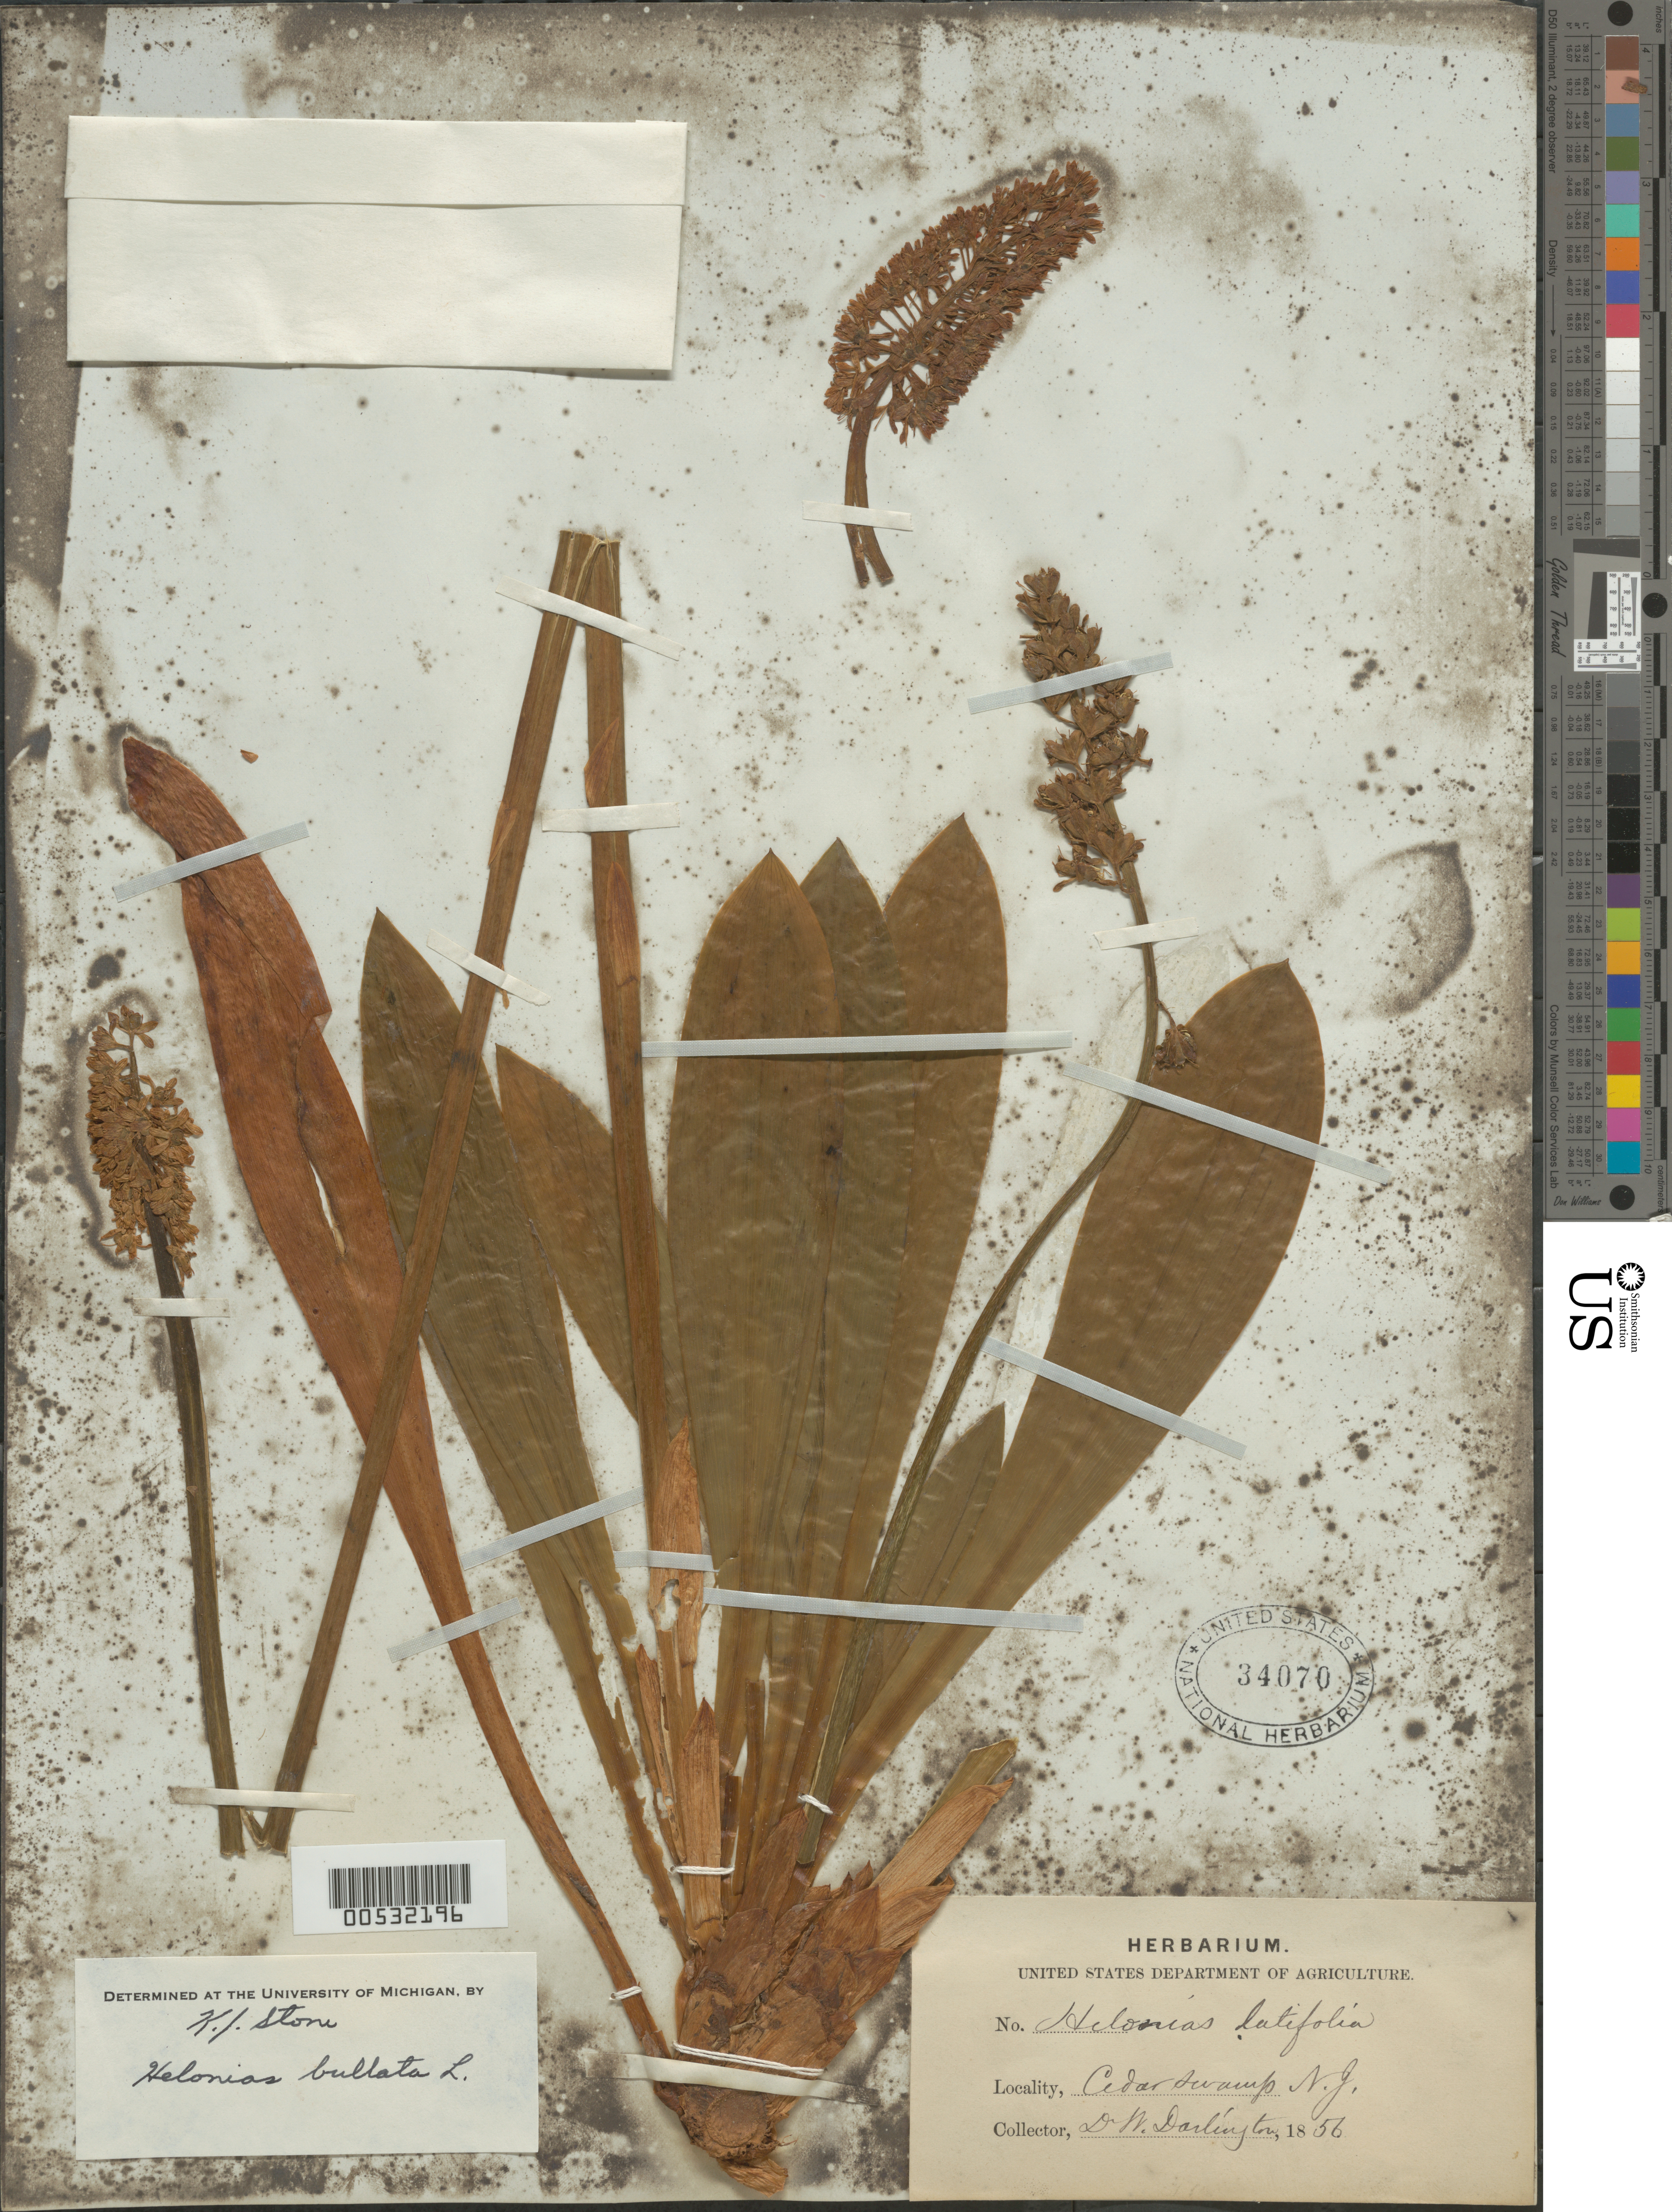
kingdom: Plantae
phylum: Tracheophyta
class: Liliopsida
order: Liliales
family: Melanthiaceae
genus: Helonias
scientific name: Helonias bullata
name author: L.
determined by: Stone, K.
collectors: D. Darlington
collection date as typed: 1856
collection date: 1856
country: United States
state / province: New Jersey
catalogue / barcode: US 34070